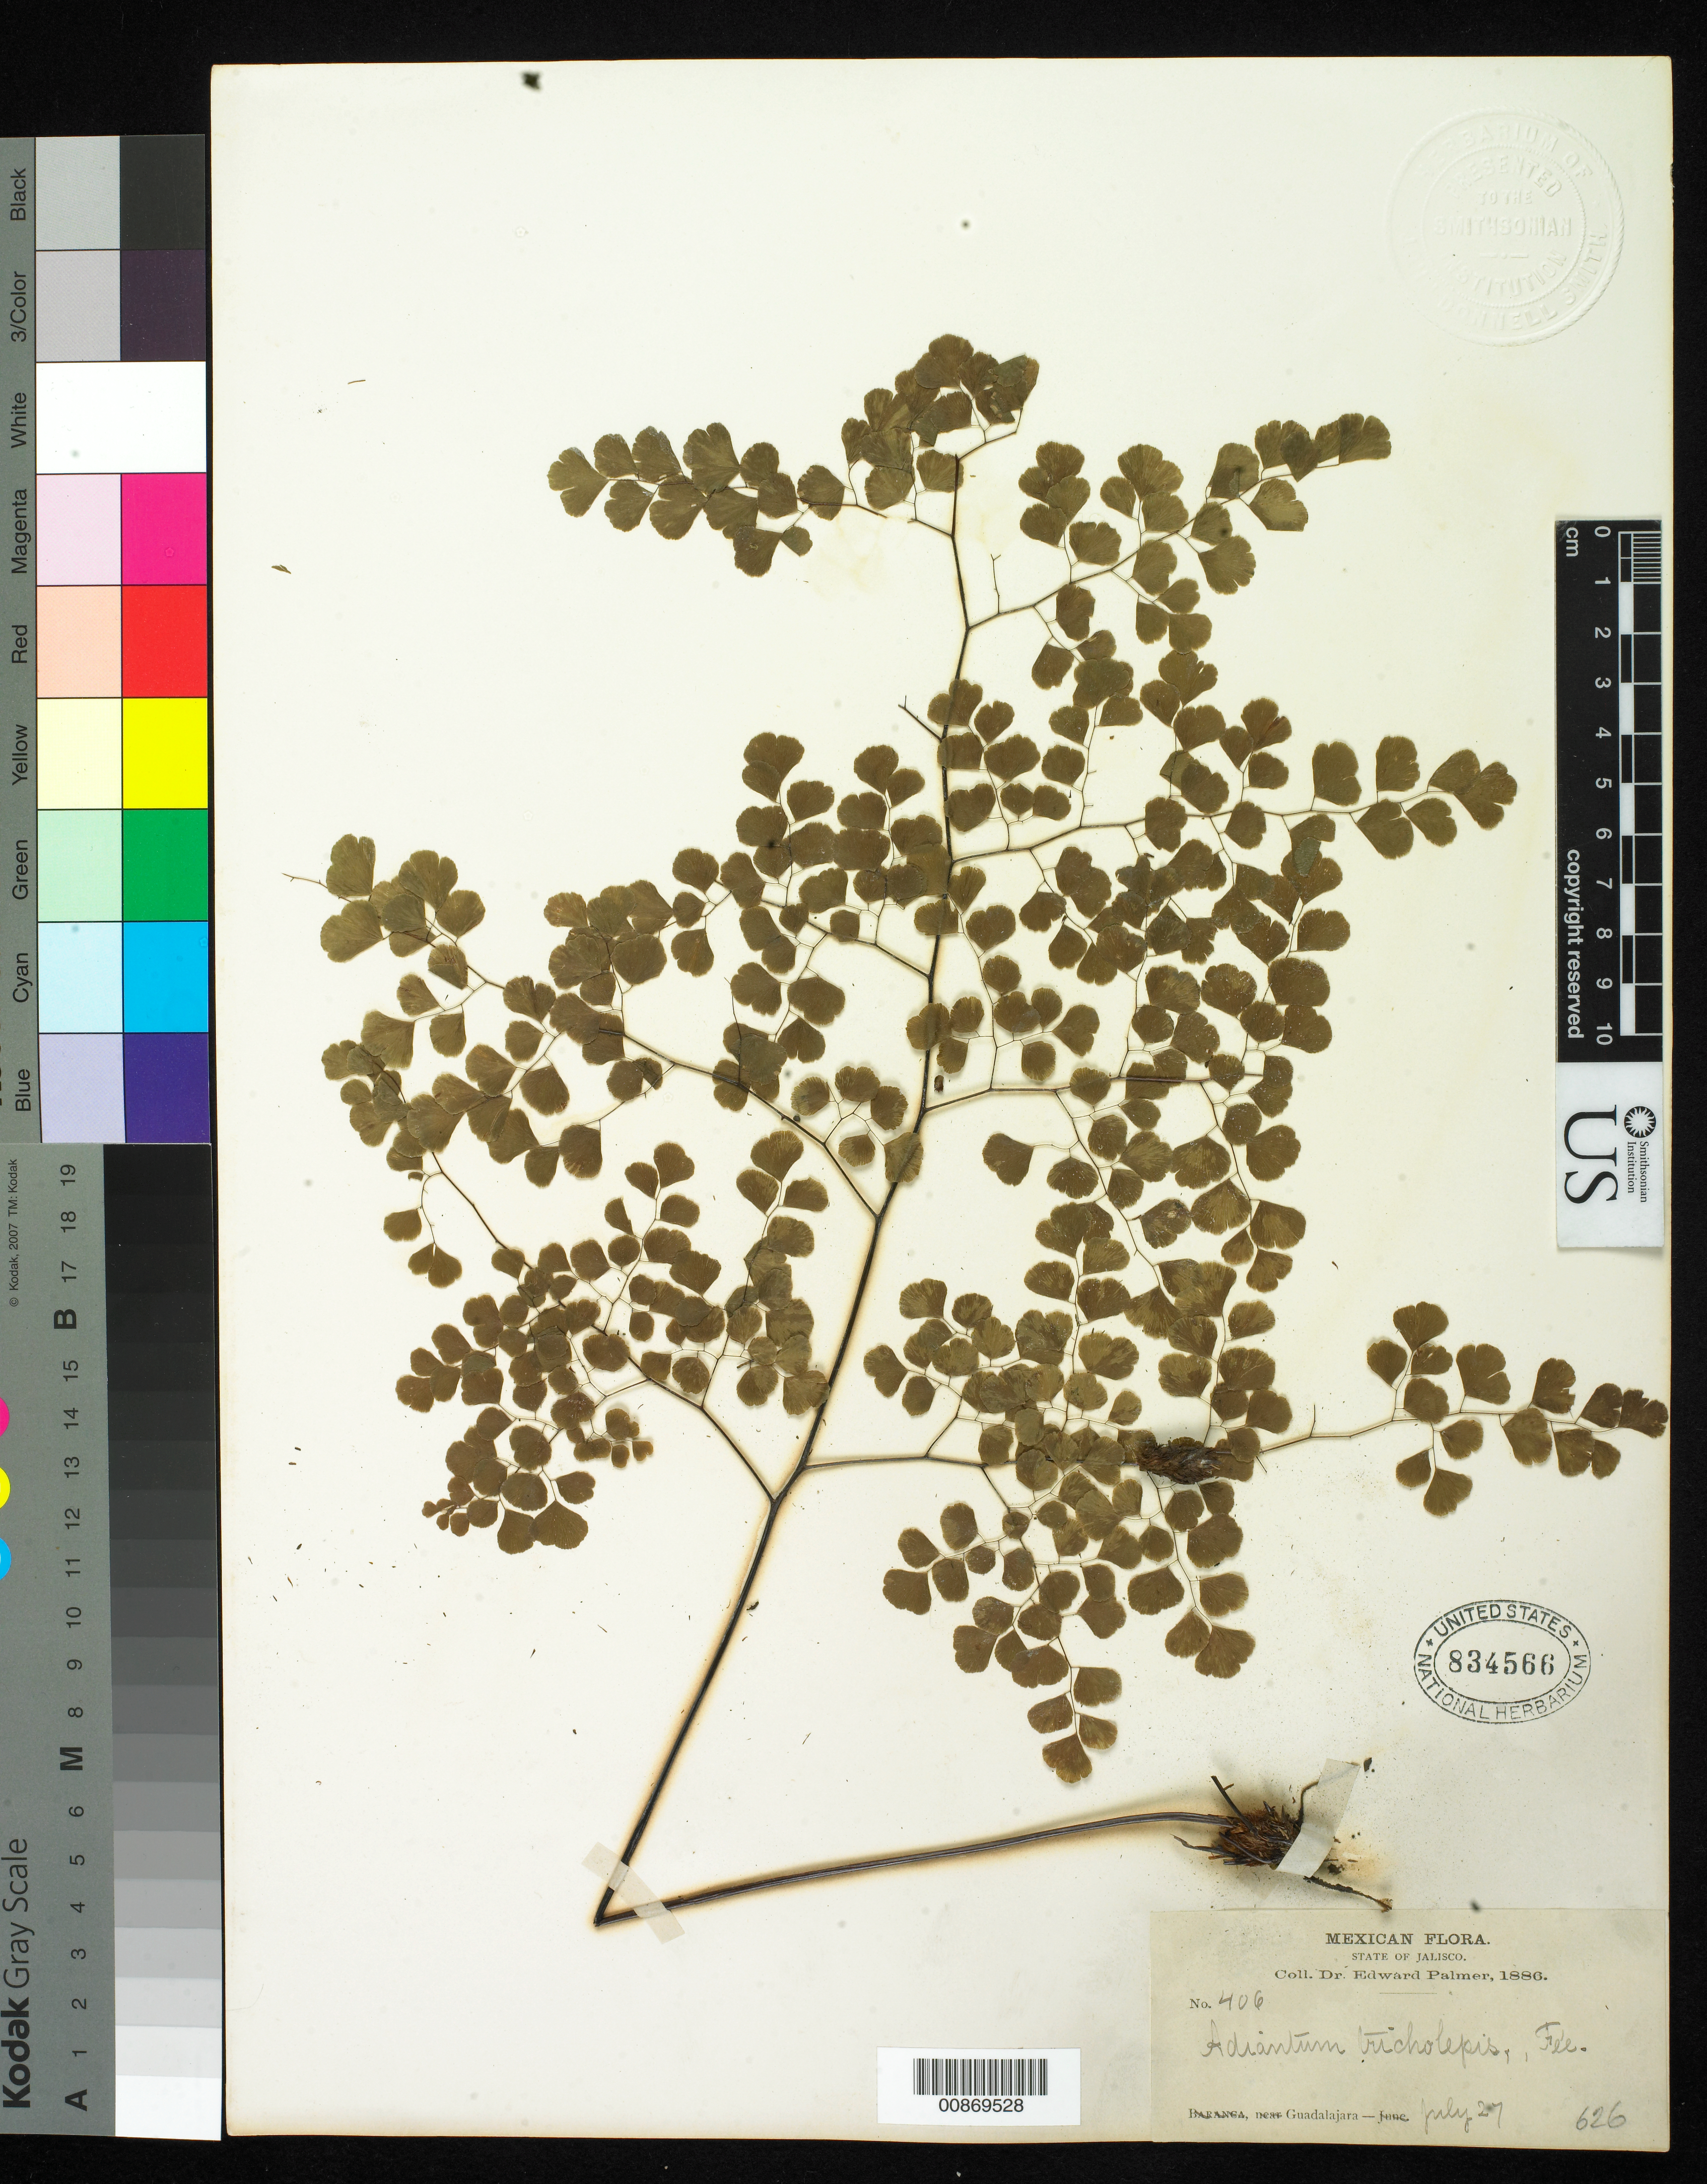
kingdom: Plantae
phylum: Tracheophyta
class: Polypodiopsida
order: Polypodiales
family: Pteridaceae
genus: Adiantum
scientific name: Adiantum tricholepis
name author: Fée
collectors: E. Palmer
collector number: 406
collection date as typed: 27 Jul 1886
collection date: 1886-07-27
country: Mexico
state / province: Jalisco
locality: Guadalajara, Jalisco.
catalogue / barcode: US 834566